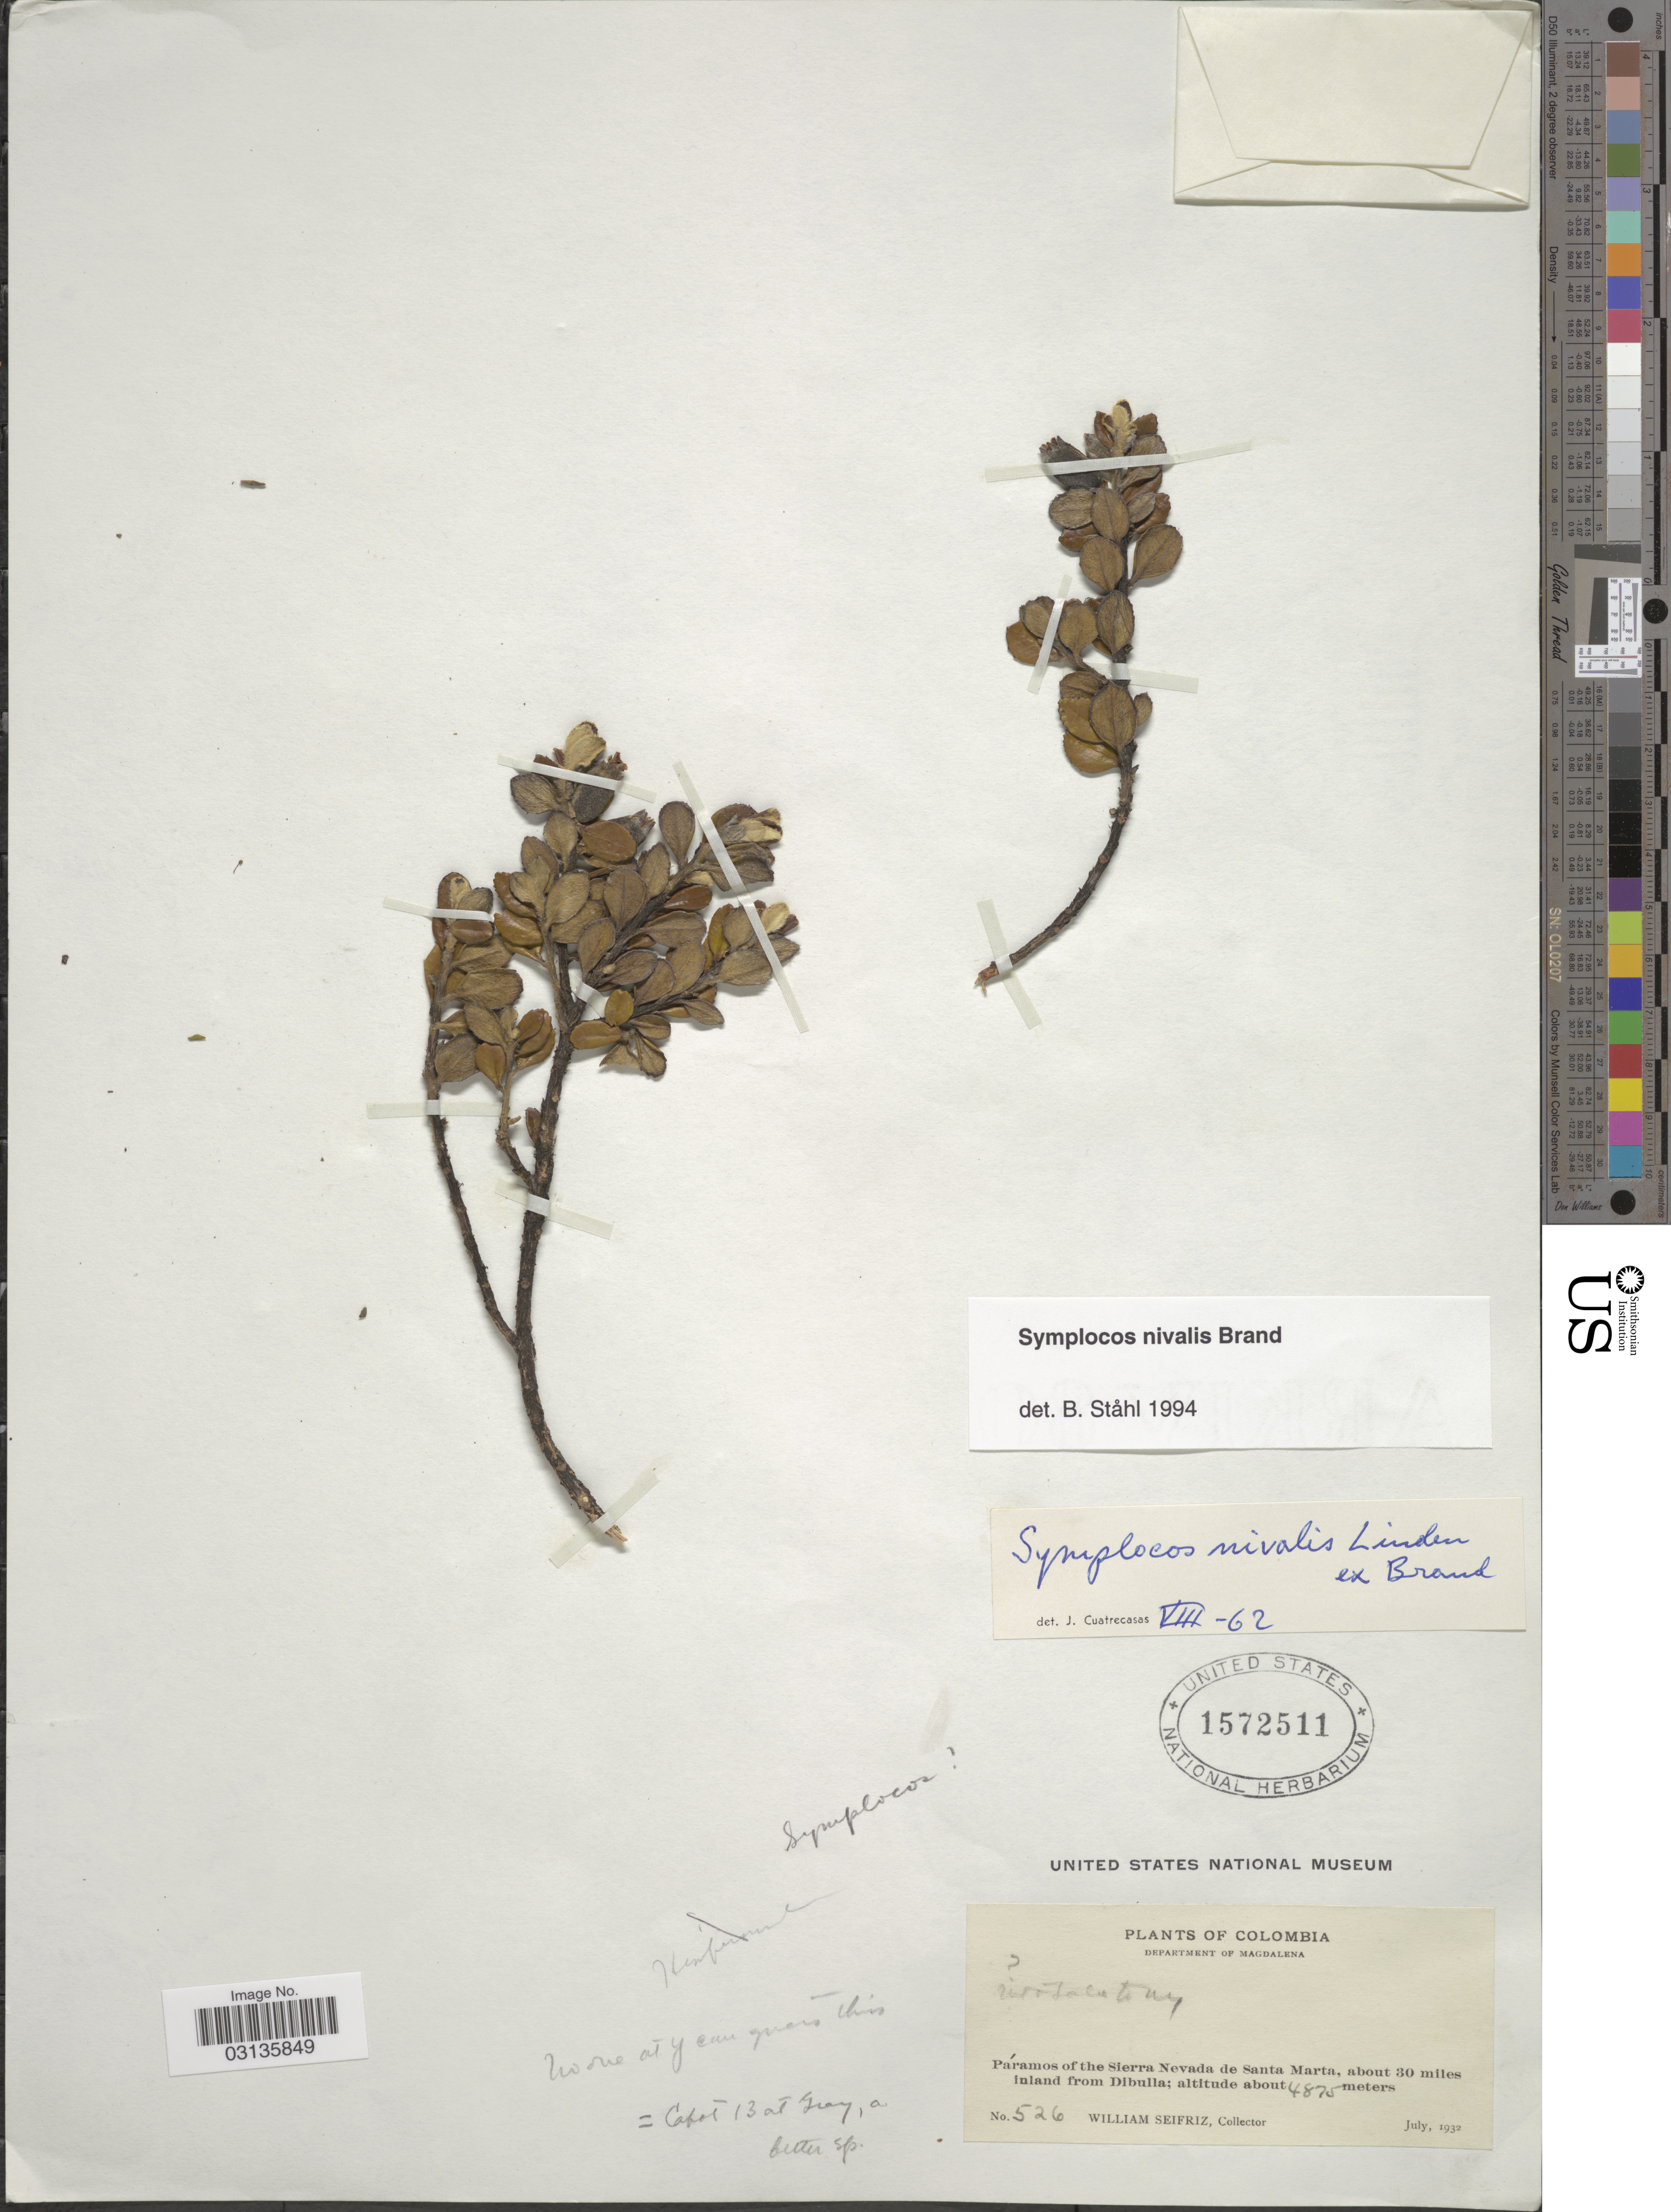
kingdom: Plantae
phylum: Tracheophyta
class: Magnoliopsida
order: Ericales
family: Symplocaceae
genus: Symplocos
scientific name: Symplocos nivalis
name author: Linden ex Brand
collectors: W. Seifriz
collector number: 526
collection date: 1932-07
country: Colombia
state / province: Magdalena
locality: Department of Magdalena. Páramos of the Sierra Nevada de Santa Marta, about 30 miles inland from Didulla.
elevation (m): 4875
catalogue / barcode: US 1572511